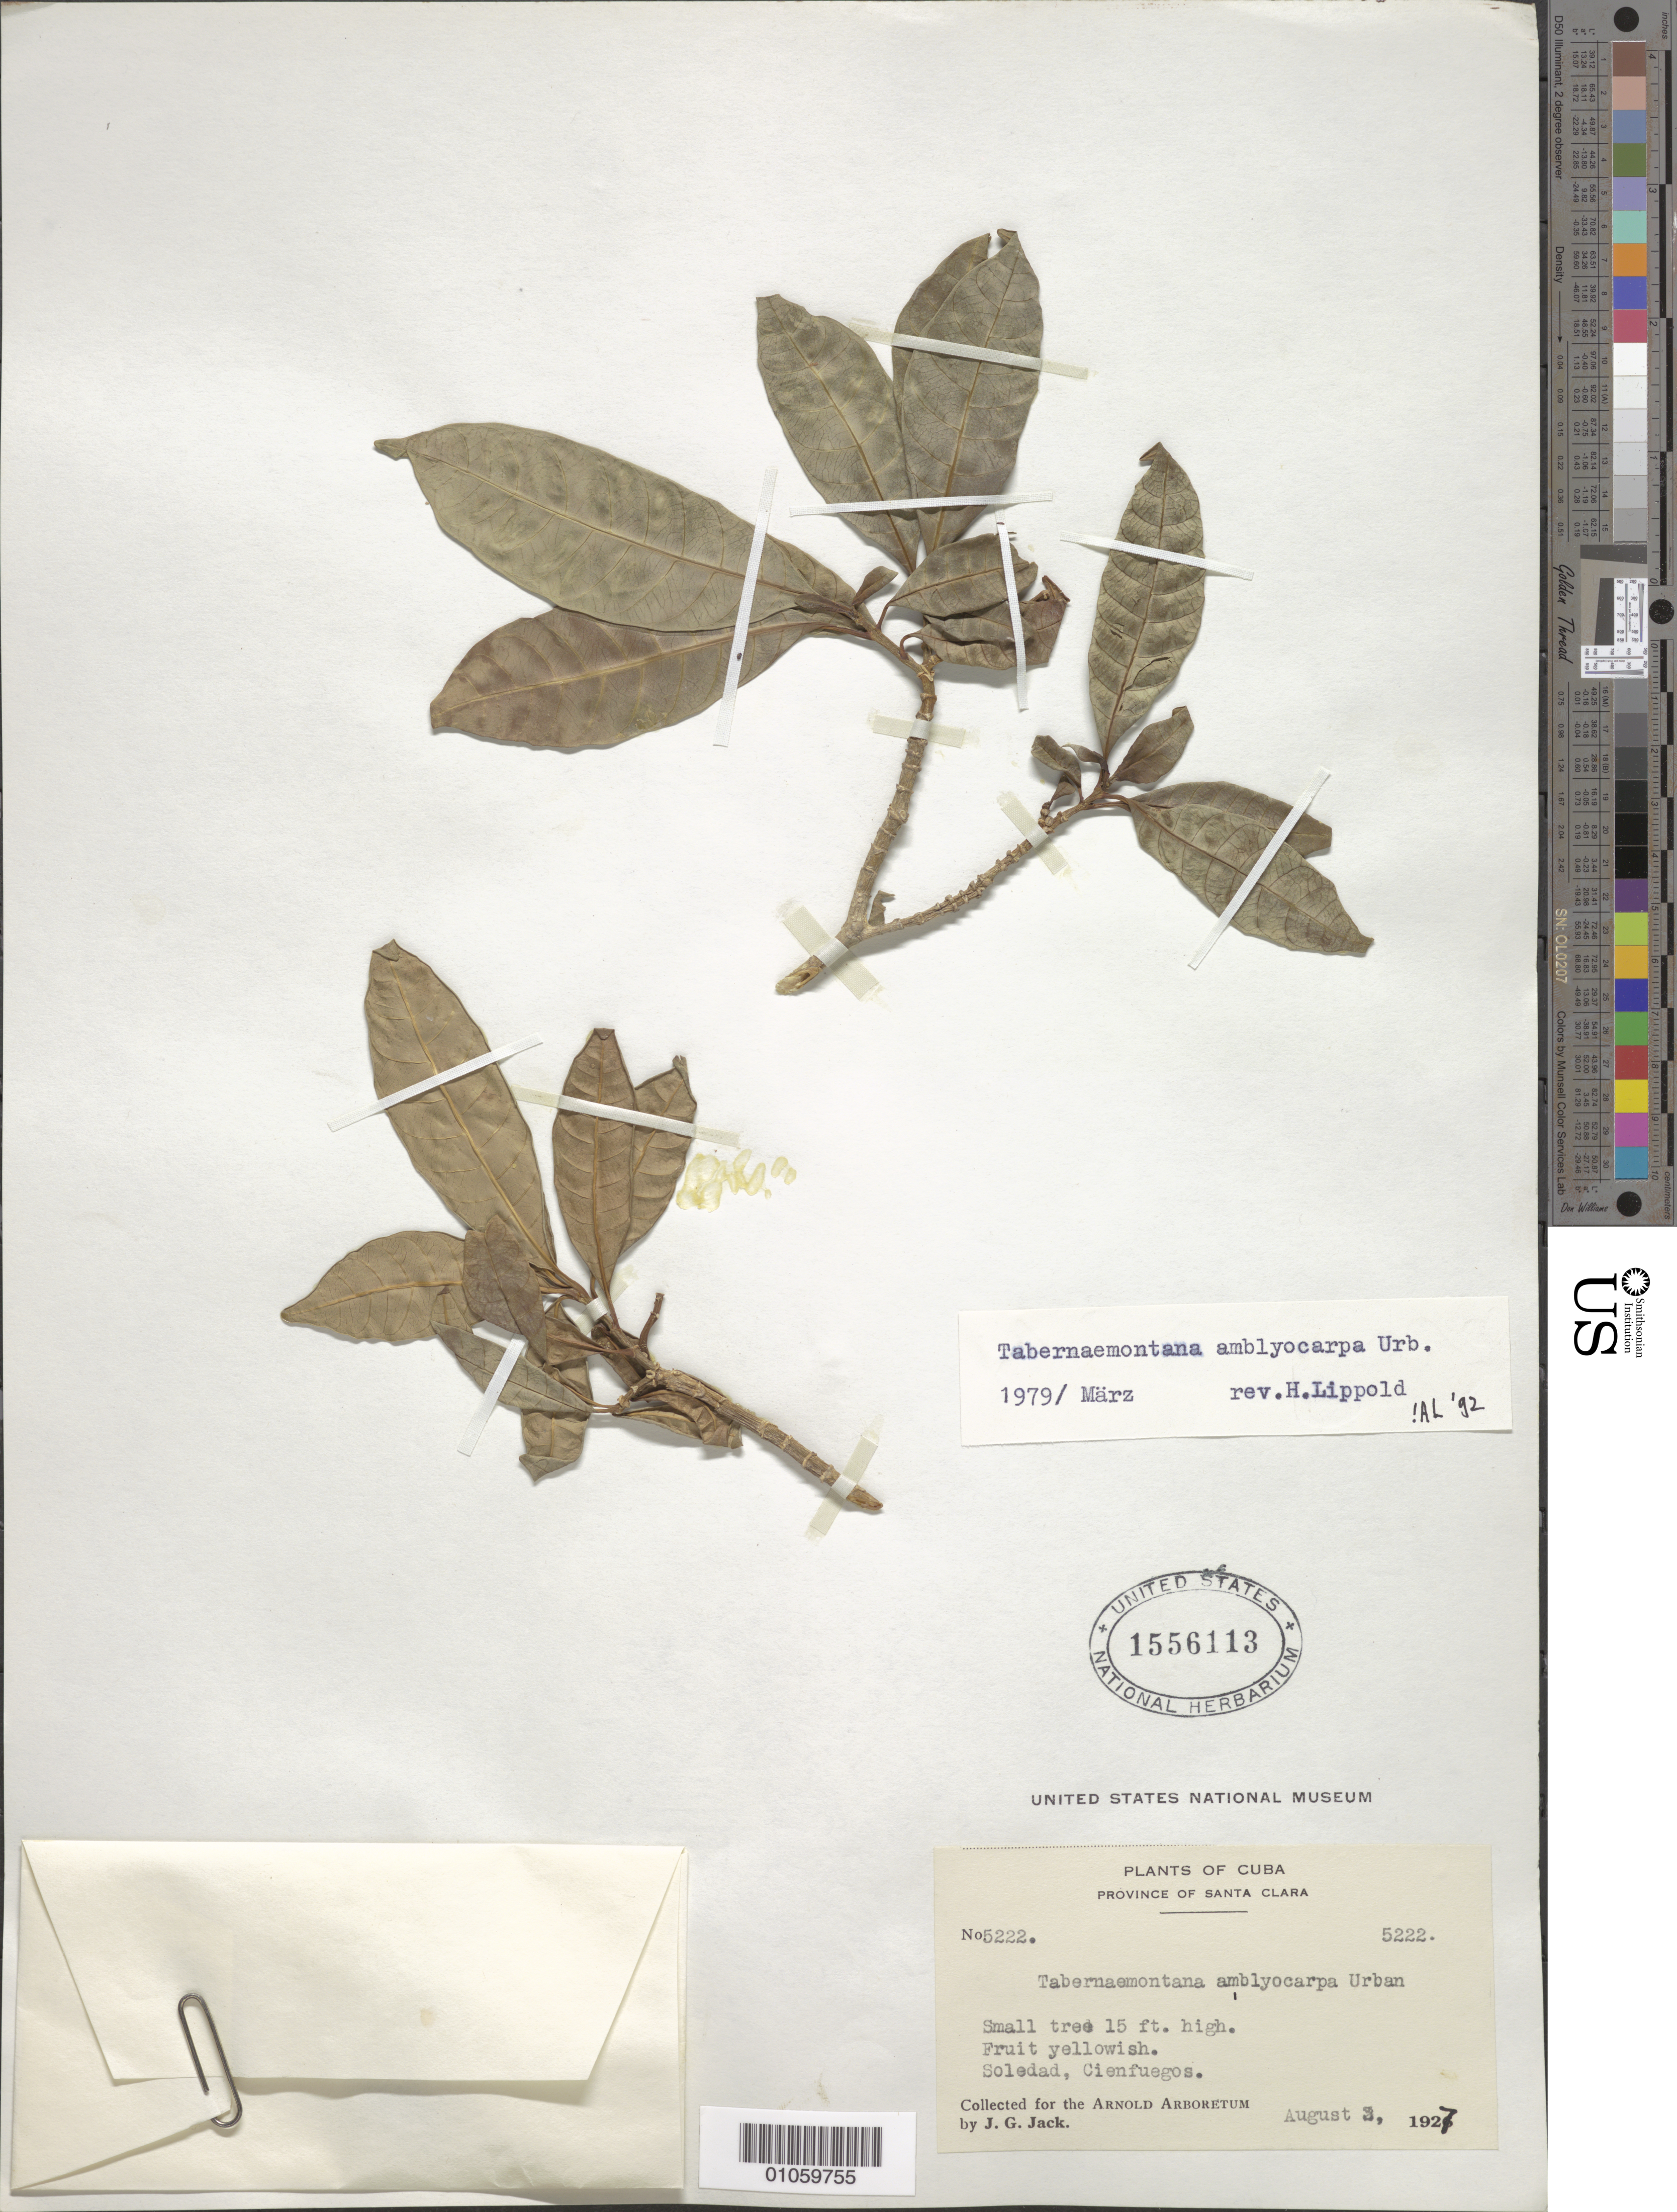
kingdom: Plantae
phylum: Tracheophyta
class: Magnoliopsida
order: Gentianales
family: Apocynaceae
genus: Tabernaemontana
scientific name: Tabernaemontana amblyocarpa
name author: Urb.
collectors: J. G. Jack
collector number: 5222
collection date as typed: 03 Aug 1927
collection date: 1927-08-03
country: Cuba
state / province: Cienfuegos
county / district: Santa Clara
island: Cuba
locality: Soledad, Cienfuegos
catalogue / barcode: US 1556113